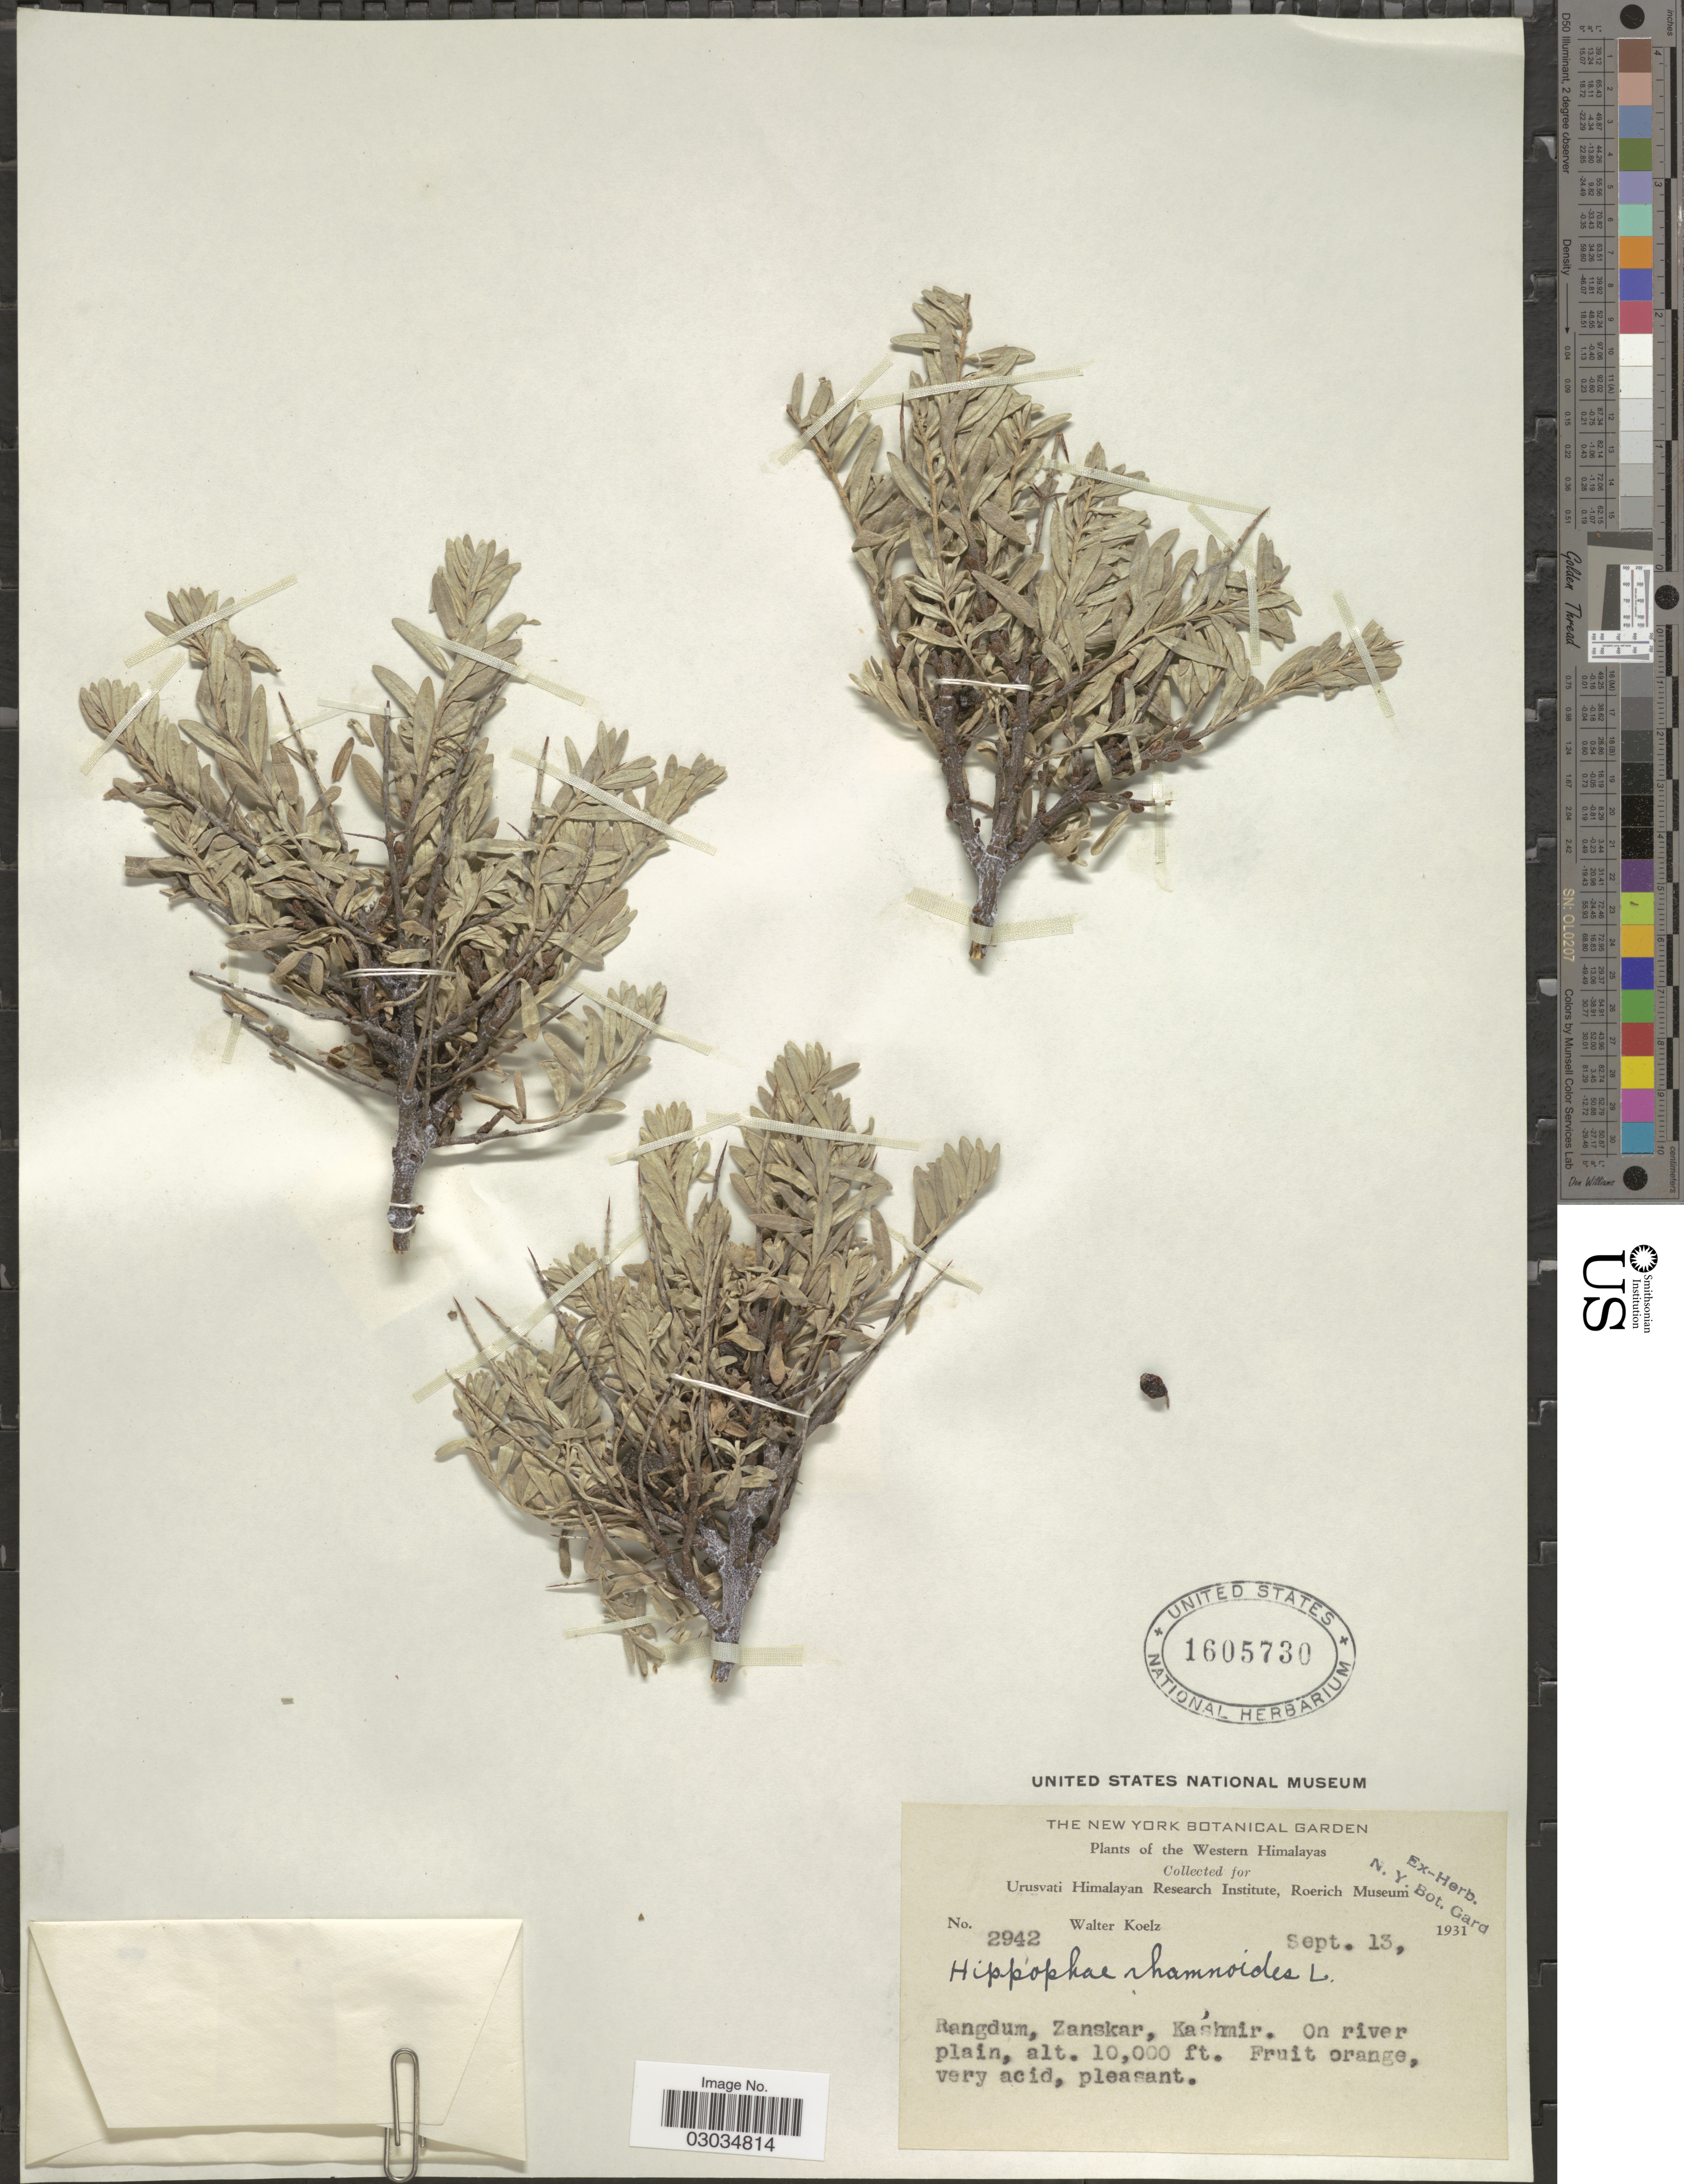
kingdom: Plantae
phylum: Tracheophyta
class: Magnoliopsida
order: Rosales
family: Elaeagnaceae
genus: Hippophae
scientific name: Hippophae rhamnoides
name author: L.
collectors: W. N. Koelz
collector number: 2942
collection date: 1931-09-13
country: India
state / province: Jammu and Kashmir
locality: Western Himalayas, Rangdum, Zanskar, Kashmir.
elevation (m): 3048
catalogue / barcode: US 1605730